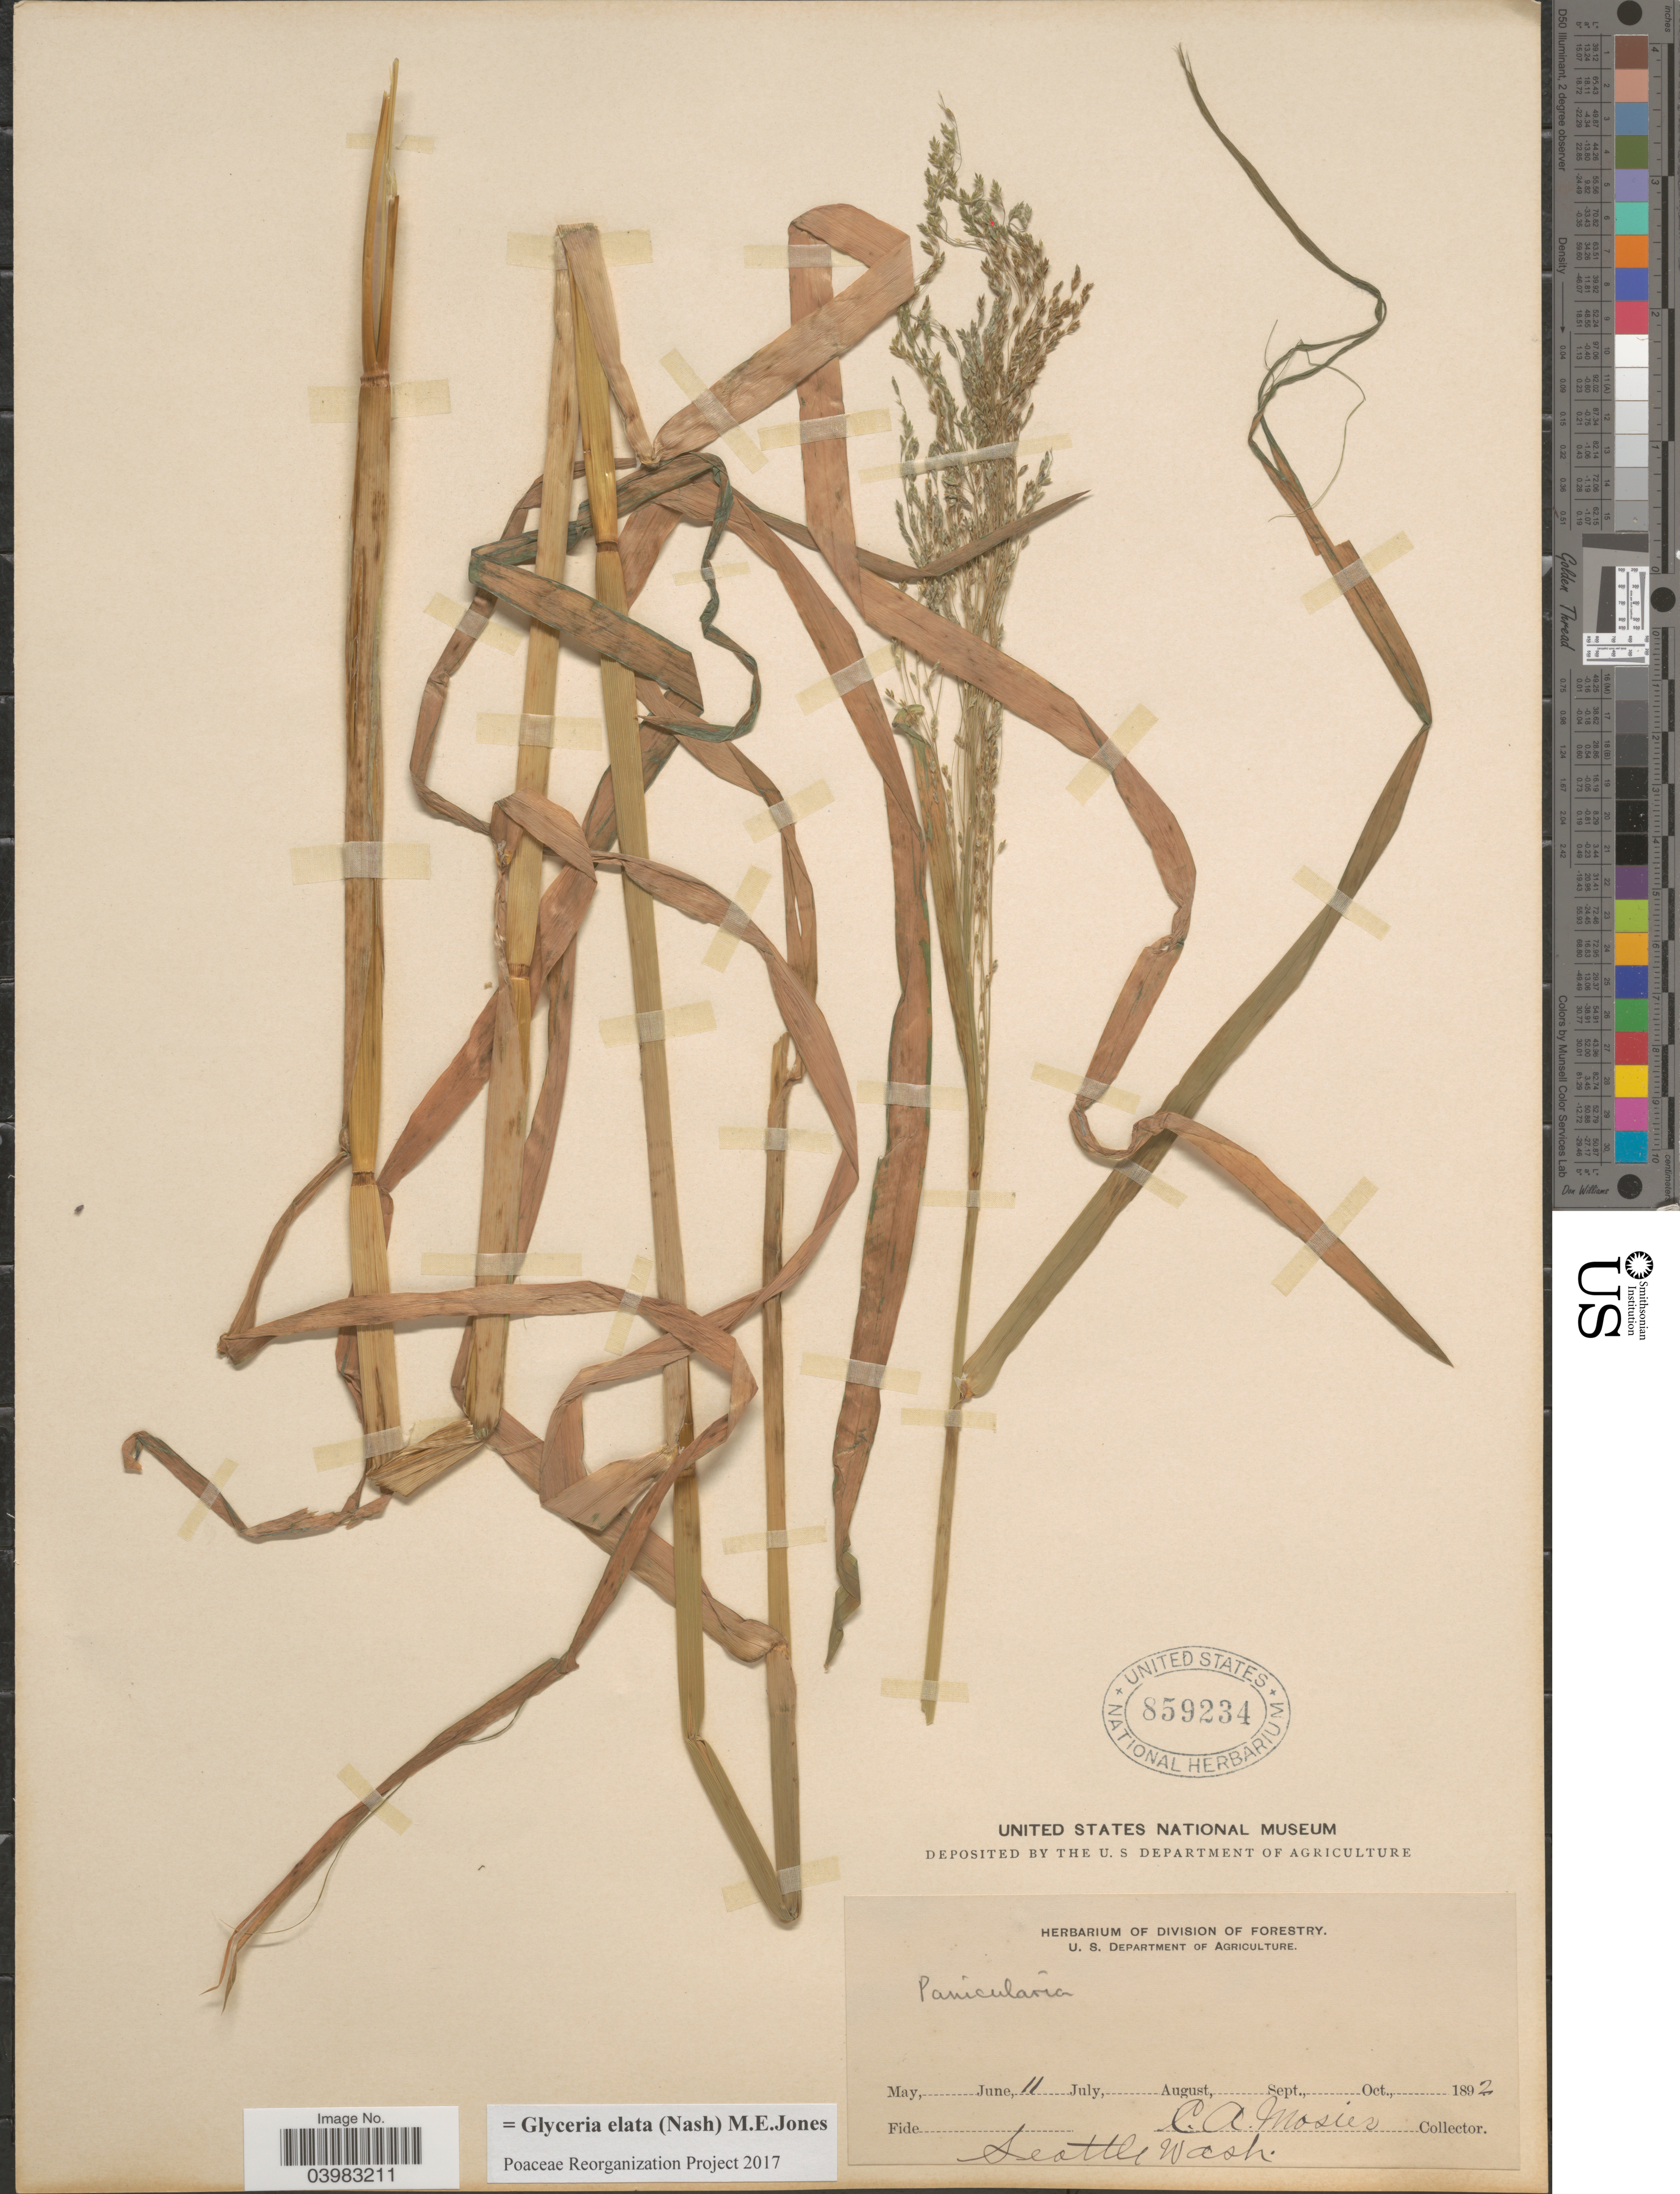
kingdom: Plantae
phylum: Tracheophyta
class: Liliopsida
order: Poales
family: Poaceae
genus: Glyceria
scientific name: Glyceria elata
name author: (Nash) M.E. Jones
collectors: C. A. Mosier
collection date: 1892-06-11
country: United States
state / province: Washington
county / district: King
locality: Seattle.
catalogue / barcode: US 859234